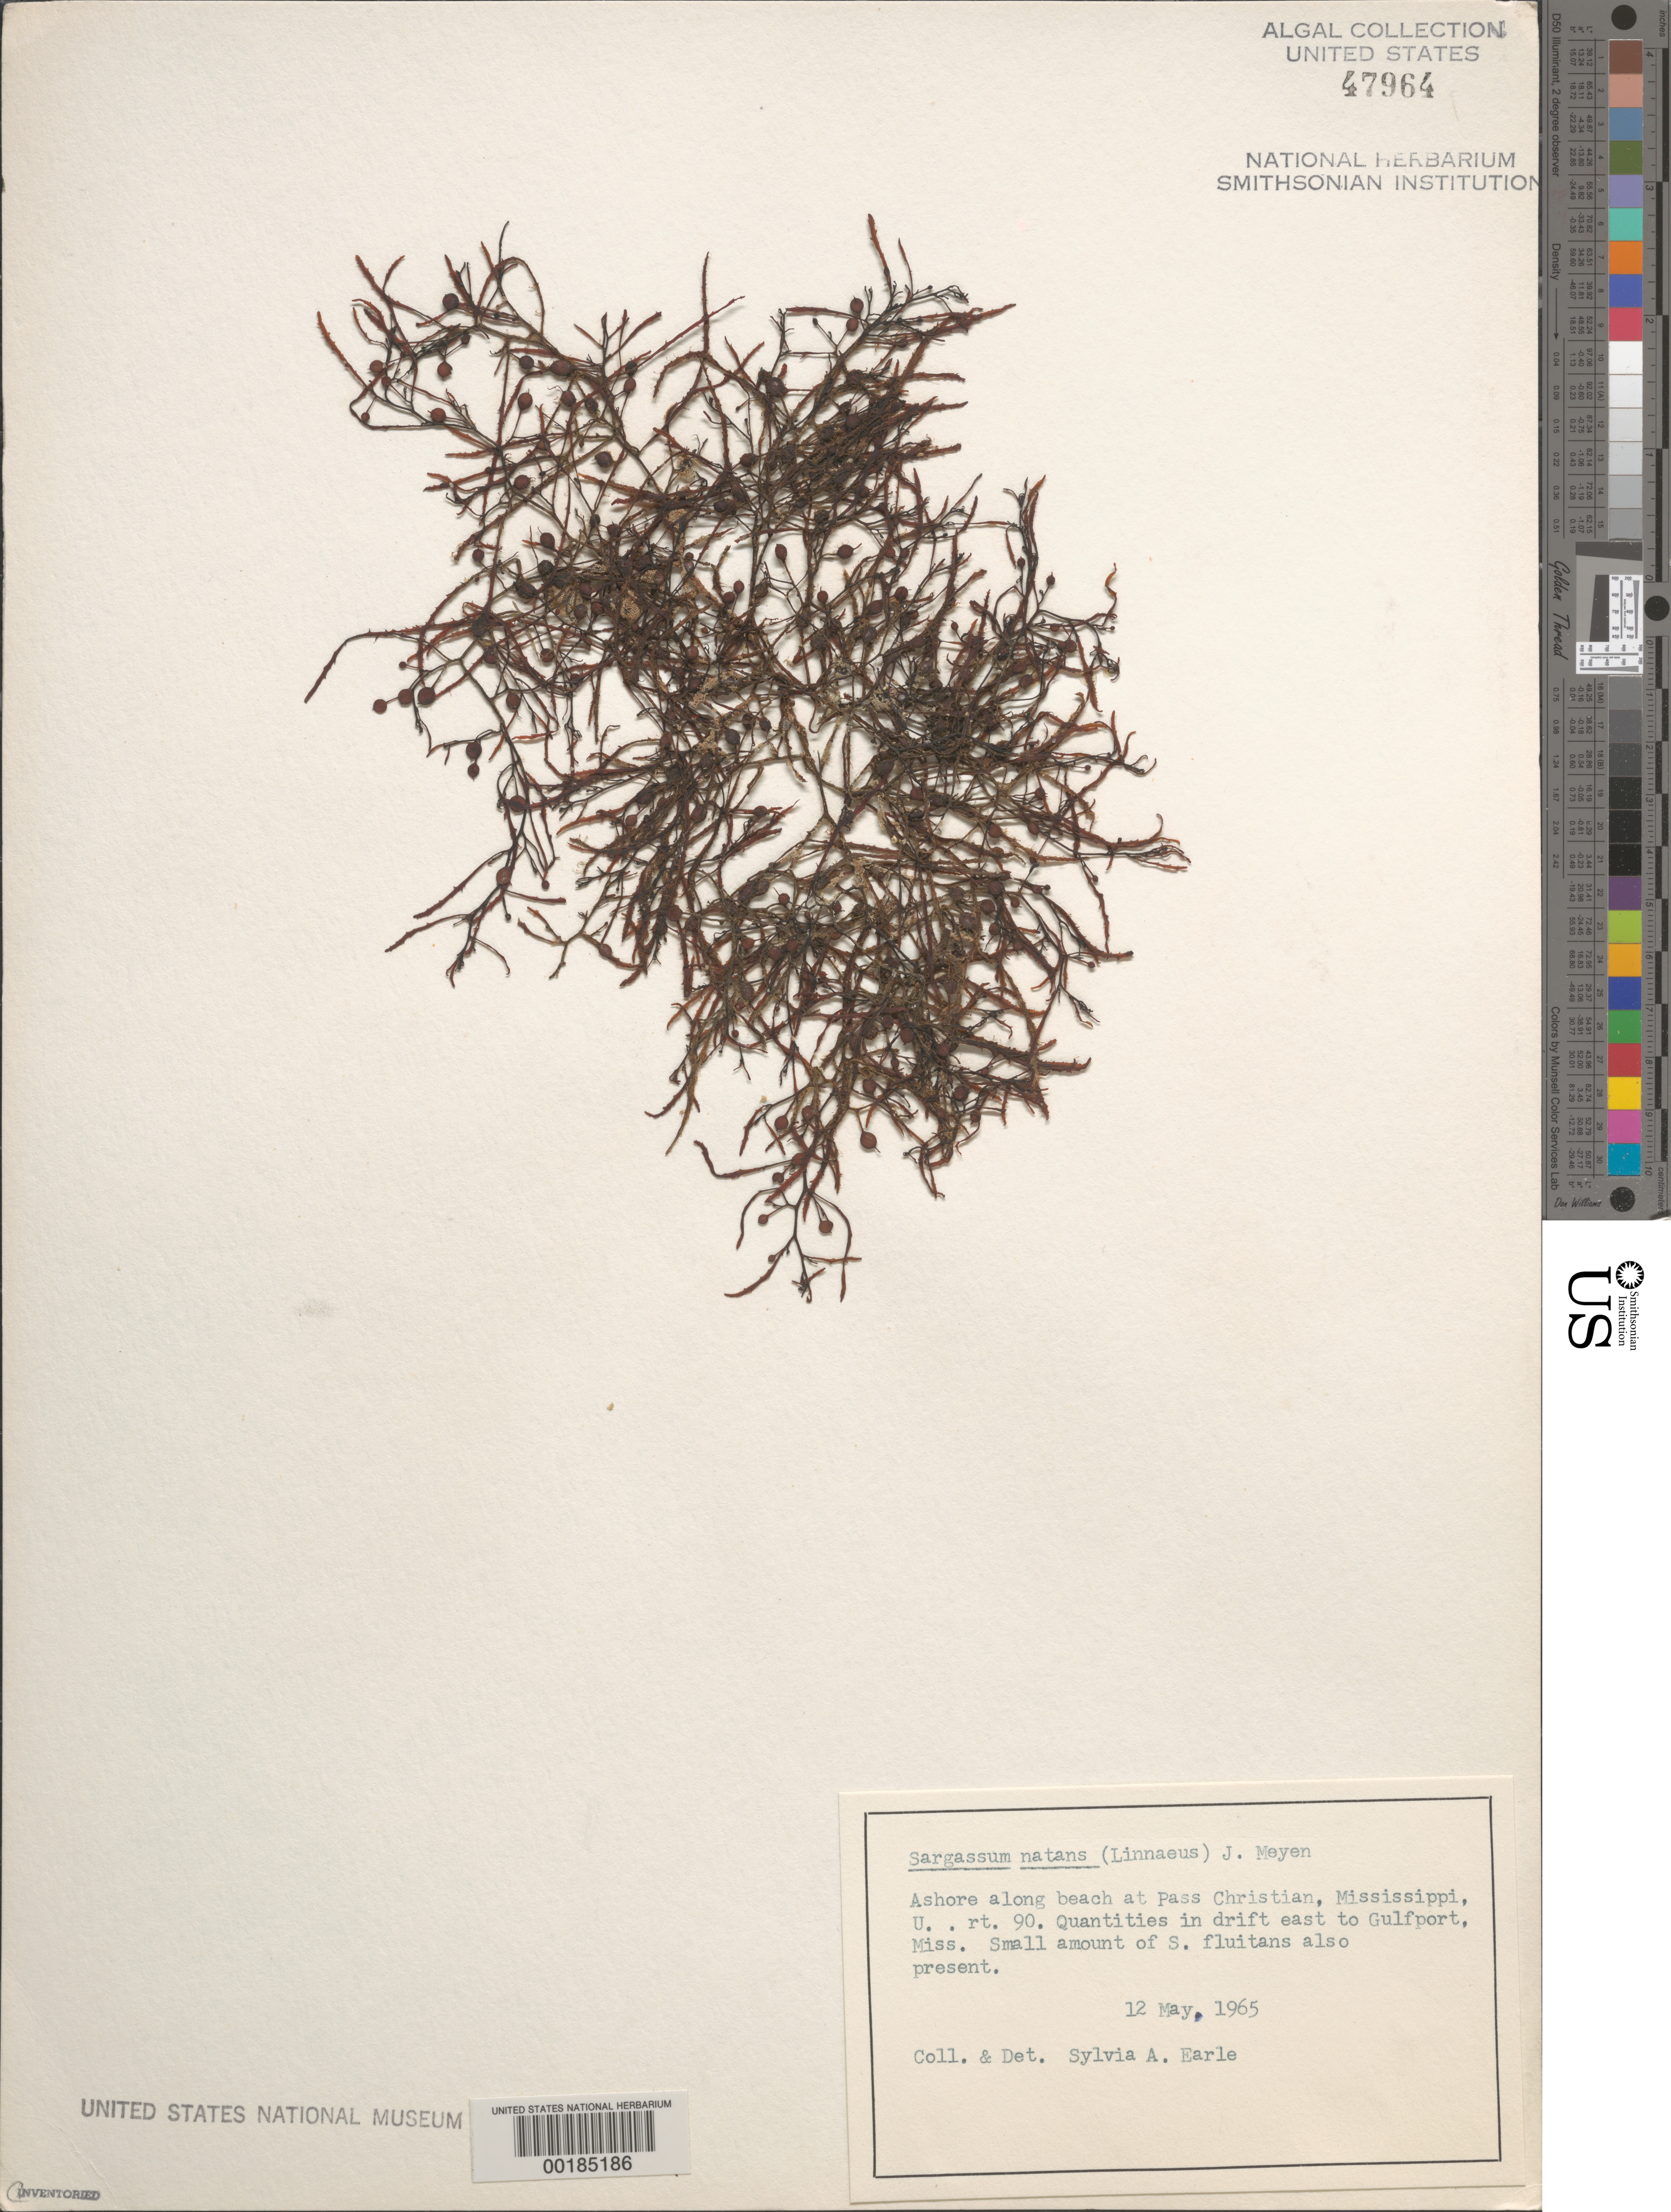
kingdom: Chromista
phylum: Ochrophyta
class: Phaeophyceae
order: Fucales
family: Sargassaceae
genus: Sargassum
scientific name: Sargassum natans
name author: (L.) Gaillon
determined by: Earle, S. A.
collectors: S. A. Earle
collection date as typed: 12 May 1965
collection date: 1965-05-12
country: United States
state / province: Mississippi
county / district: Harrison County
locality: Pass Christian, US Route 90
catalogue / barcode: US 47964